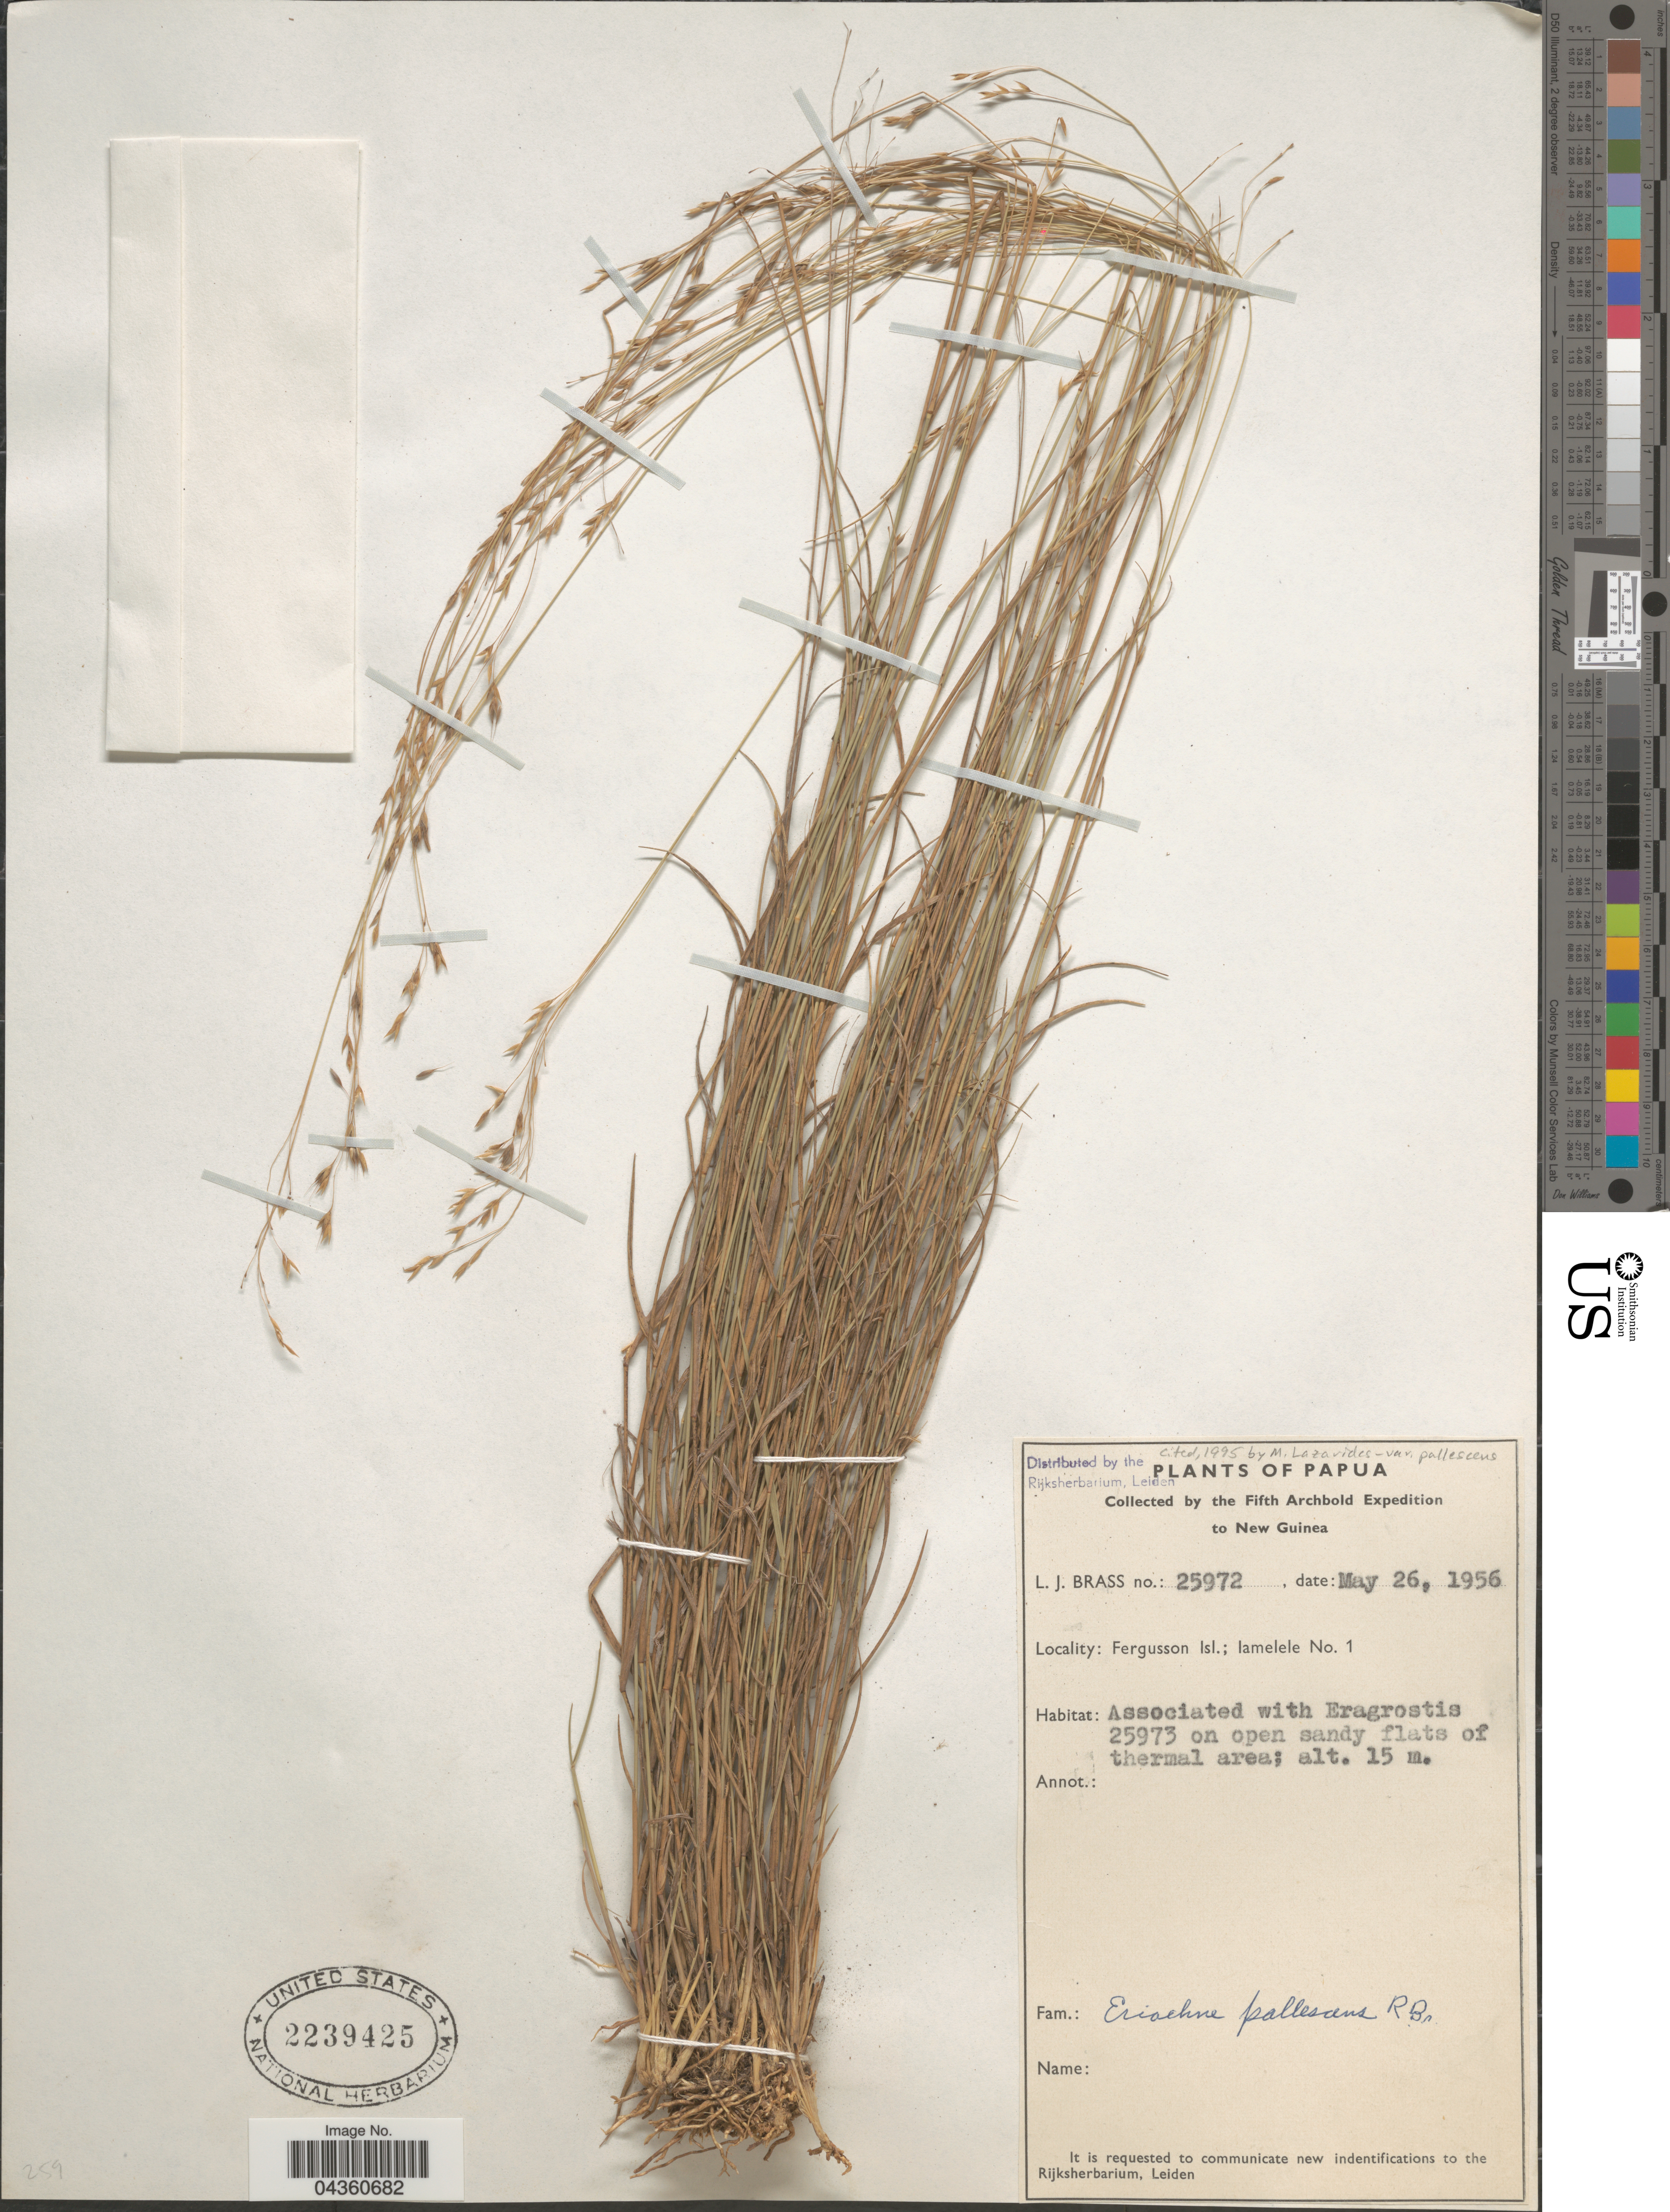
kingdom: Plantae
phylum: Tracheophyta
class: Liliopsida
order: Poales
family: Poaceae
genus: Eriachne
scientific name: Eriachne pallescens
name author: R. Br.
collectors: L. J. Brass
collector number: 25972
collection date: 1956-05-26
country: Papua New Guinea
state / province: Milne Bay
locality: Papua. Fifth Archbold Expedition to New Guinea. Fergusson Isl.; Iamelele No. 1.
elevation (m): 15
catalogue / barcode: US 2239425